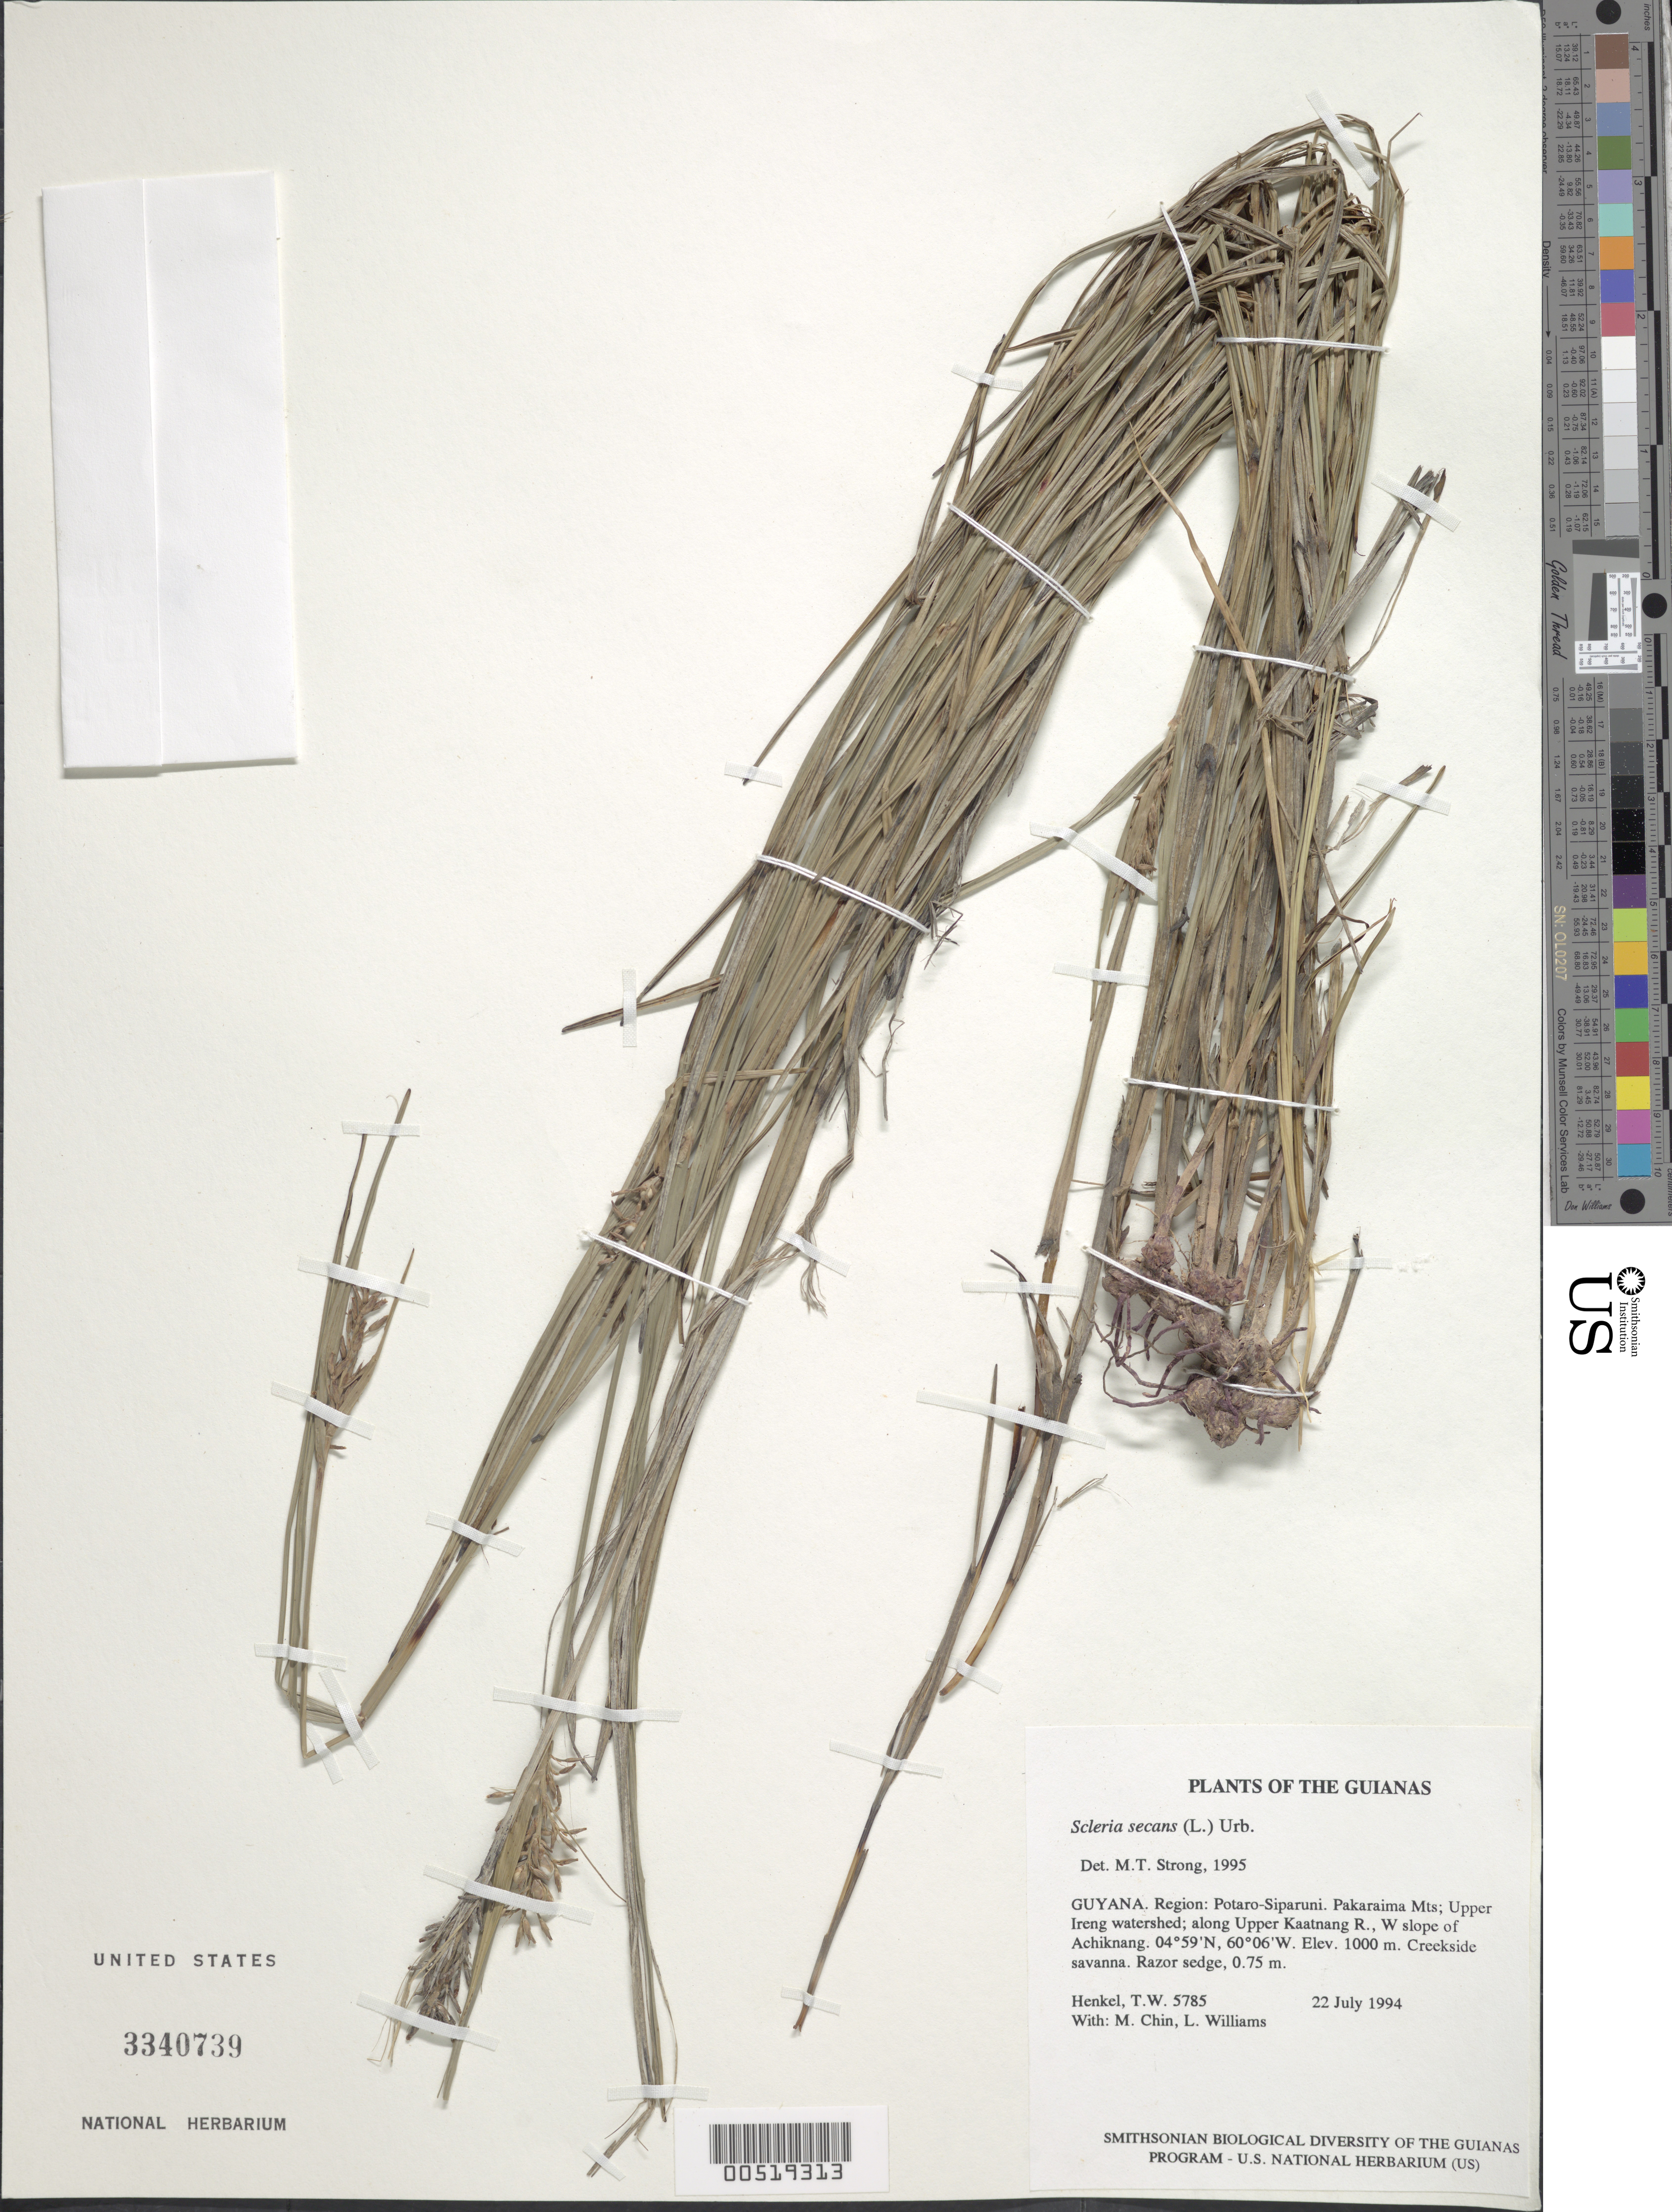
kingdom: Plantae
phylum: Tracheophyta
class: Liliopsida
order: Poales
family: Cyperaceae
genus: Scleria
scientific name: Scleria secans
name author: (L.) Urb.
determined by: Strong, M. T., (US), Smithsonian Institution - National Museum of Natural History (UNITED STATES)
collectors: T. Henkel, M. Chin & L. Williams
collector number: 5785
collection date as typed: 22 July 1994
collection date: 1994-07-22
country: Guyana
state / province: Potaro-Siparuni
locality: Pakaraima Mts; Upper Ireng watershed; along Upper Kaatnang R., W slope of Achiknang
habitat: Creekside savanna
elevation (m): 1000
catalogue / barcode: US 3340739